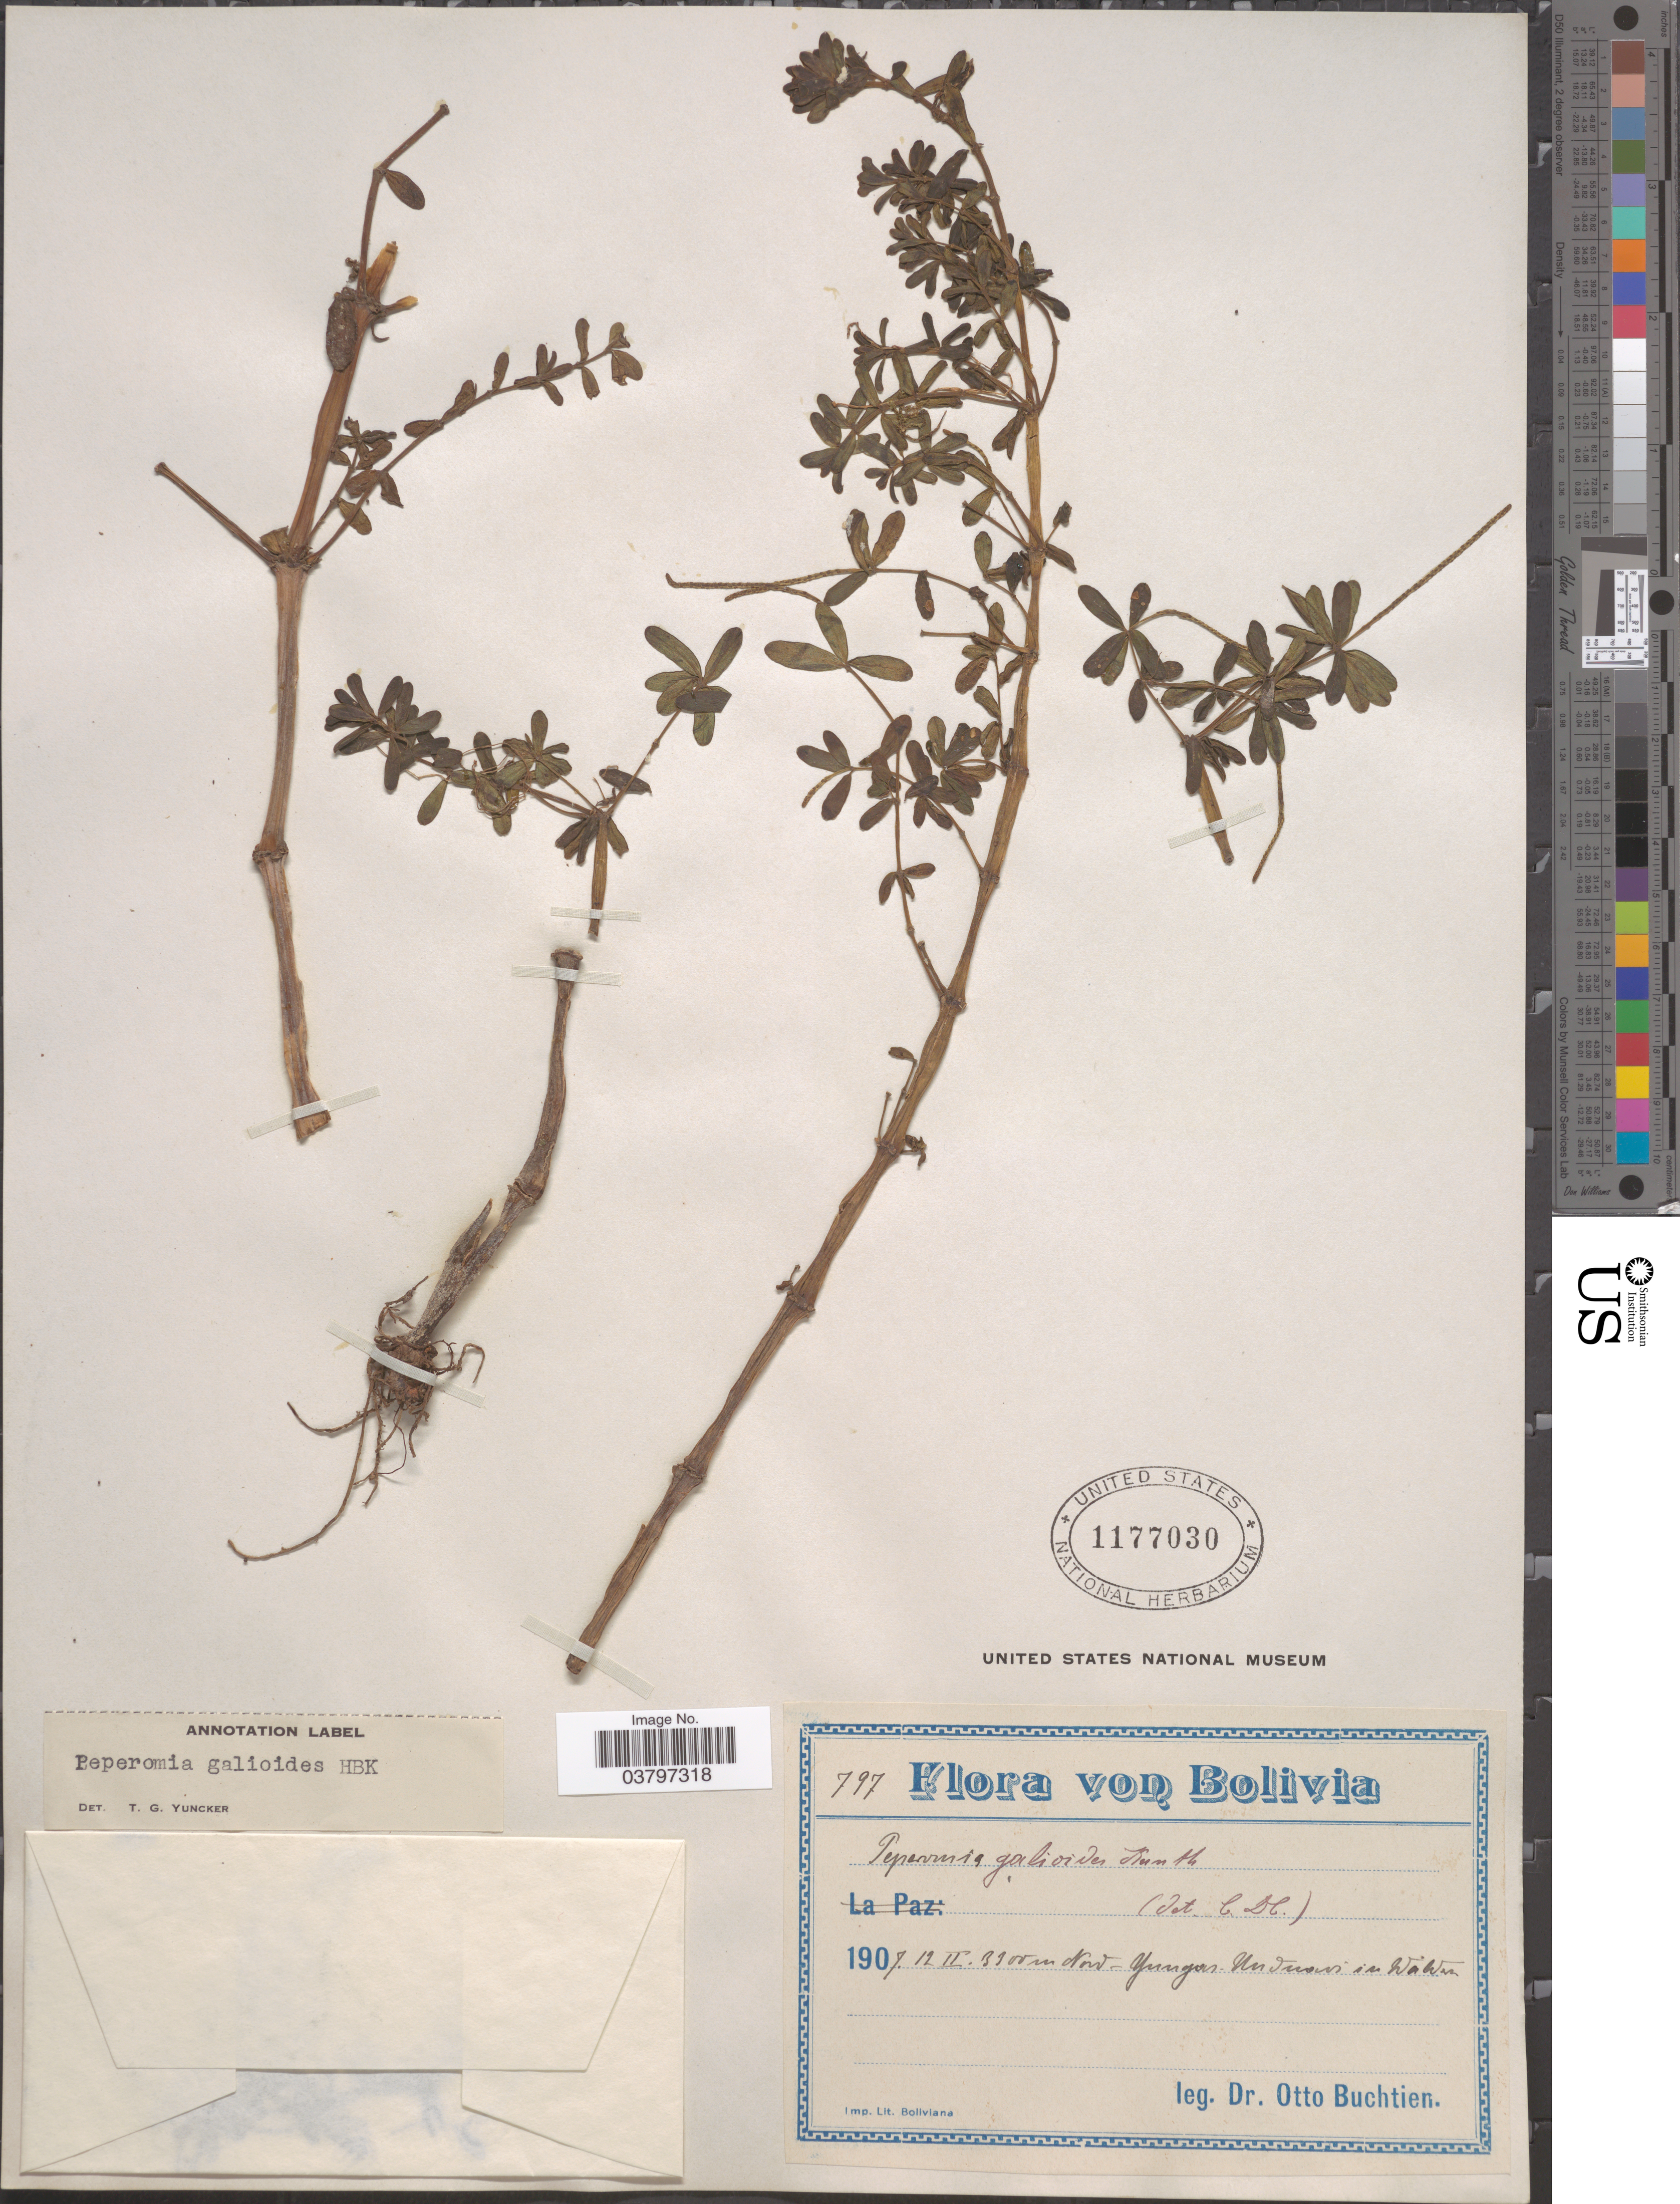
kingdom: Plantae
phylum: Tracheophyta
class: Magnoliopsida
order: Piperales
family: Piperaceae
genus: Peperomia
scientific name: Peperomia galioides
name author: Kunth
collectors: O. Buchtien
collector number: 797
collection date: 1907-02-12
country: Bolivia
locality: Nord-Yungas. Unduavi in Walden.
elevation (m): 3300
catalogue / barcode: US 1177030